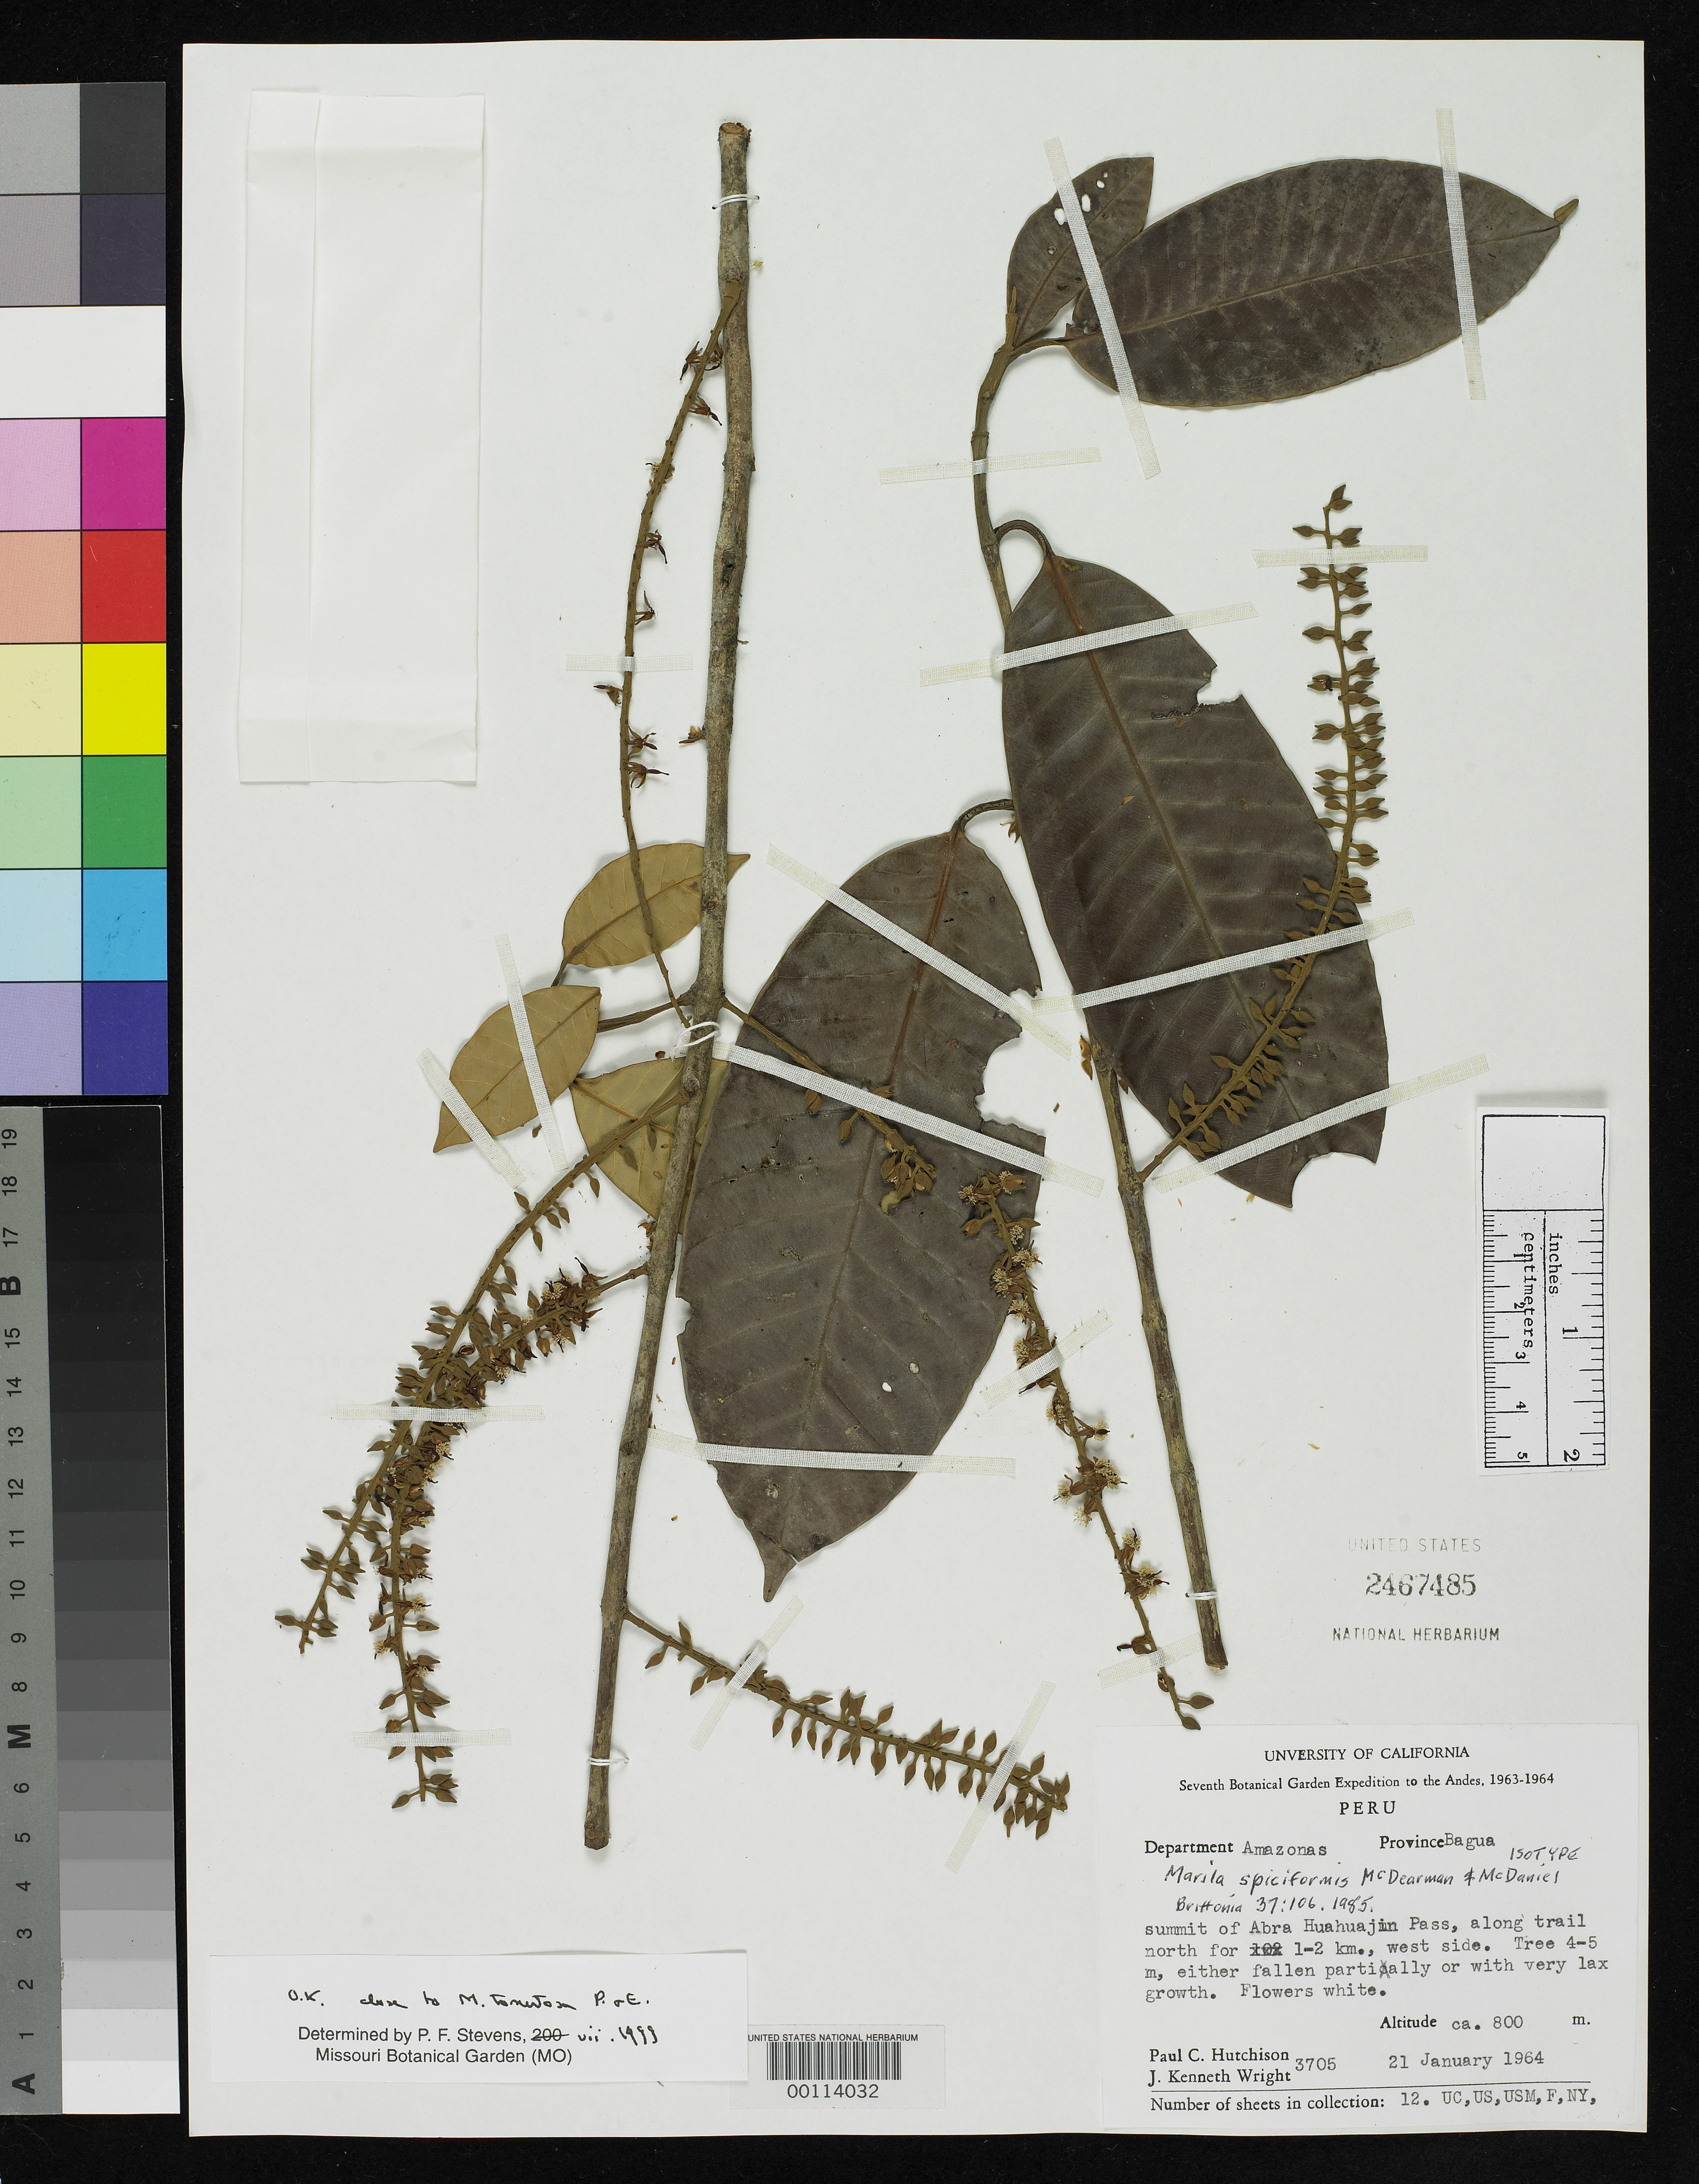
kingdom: Plantae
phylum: Tracheophyta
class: Magnoliopsida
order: Malpighiales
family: Calophyllaceae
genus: Marila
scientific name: Marila spiciformis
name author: McDearman & McDaniel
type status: Isotype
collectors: P. C. Hutchison & J. K. Wright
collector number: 3705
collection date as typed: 21 Jan 1964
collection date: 1964-01-21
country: Peru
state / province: Amazonas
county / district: Bagua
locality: summit of Abra Huahuajin Pass, N along trail 1 - 2 km, W side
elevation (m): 800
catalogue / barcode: US 2467485